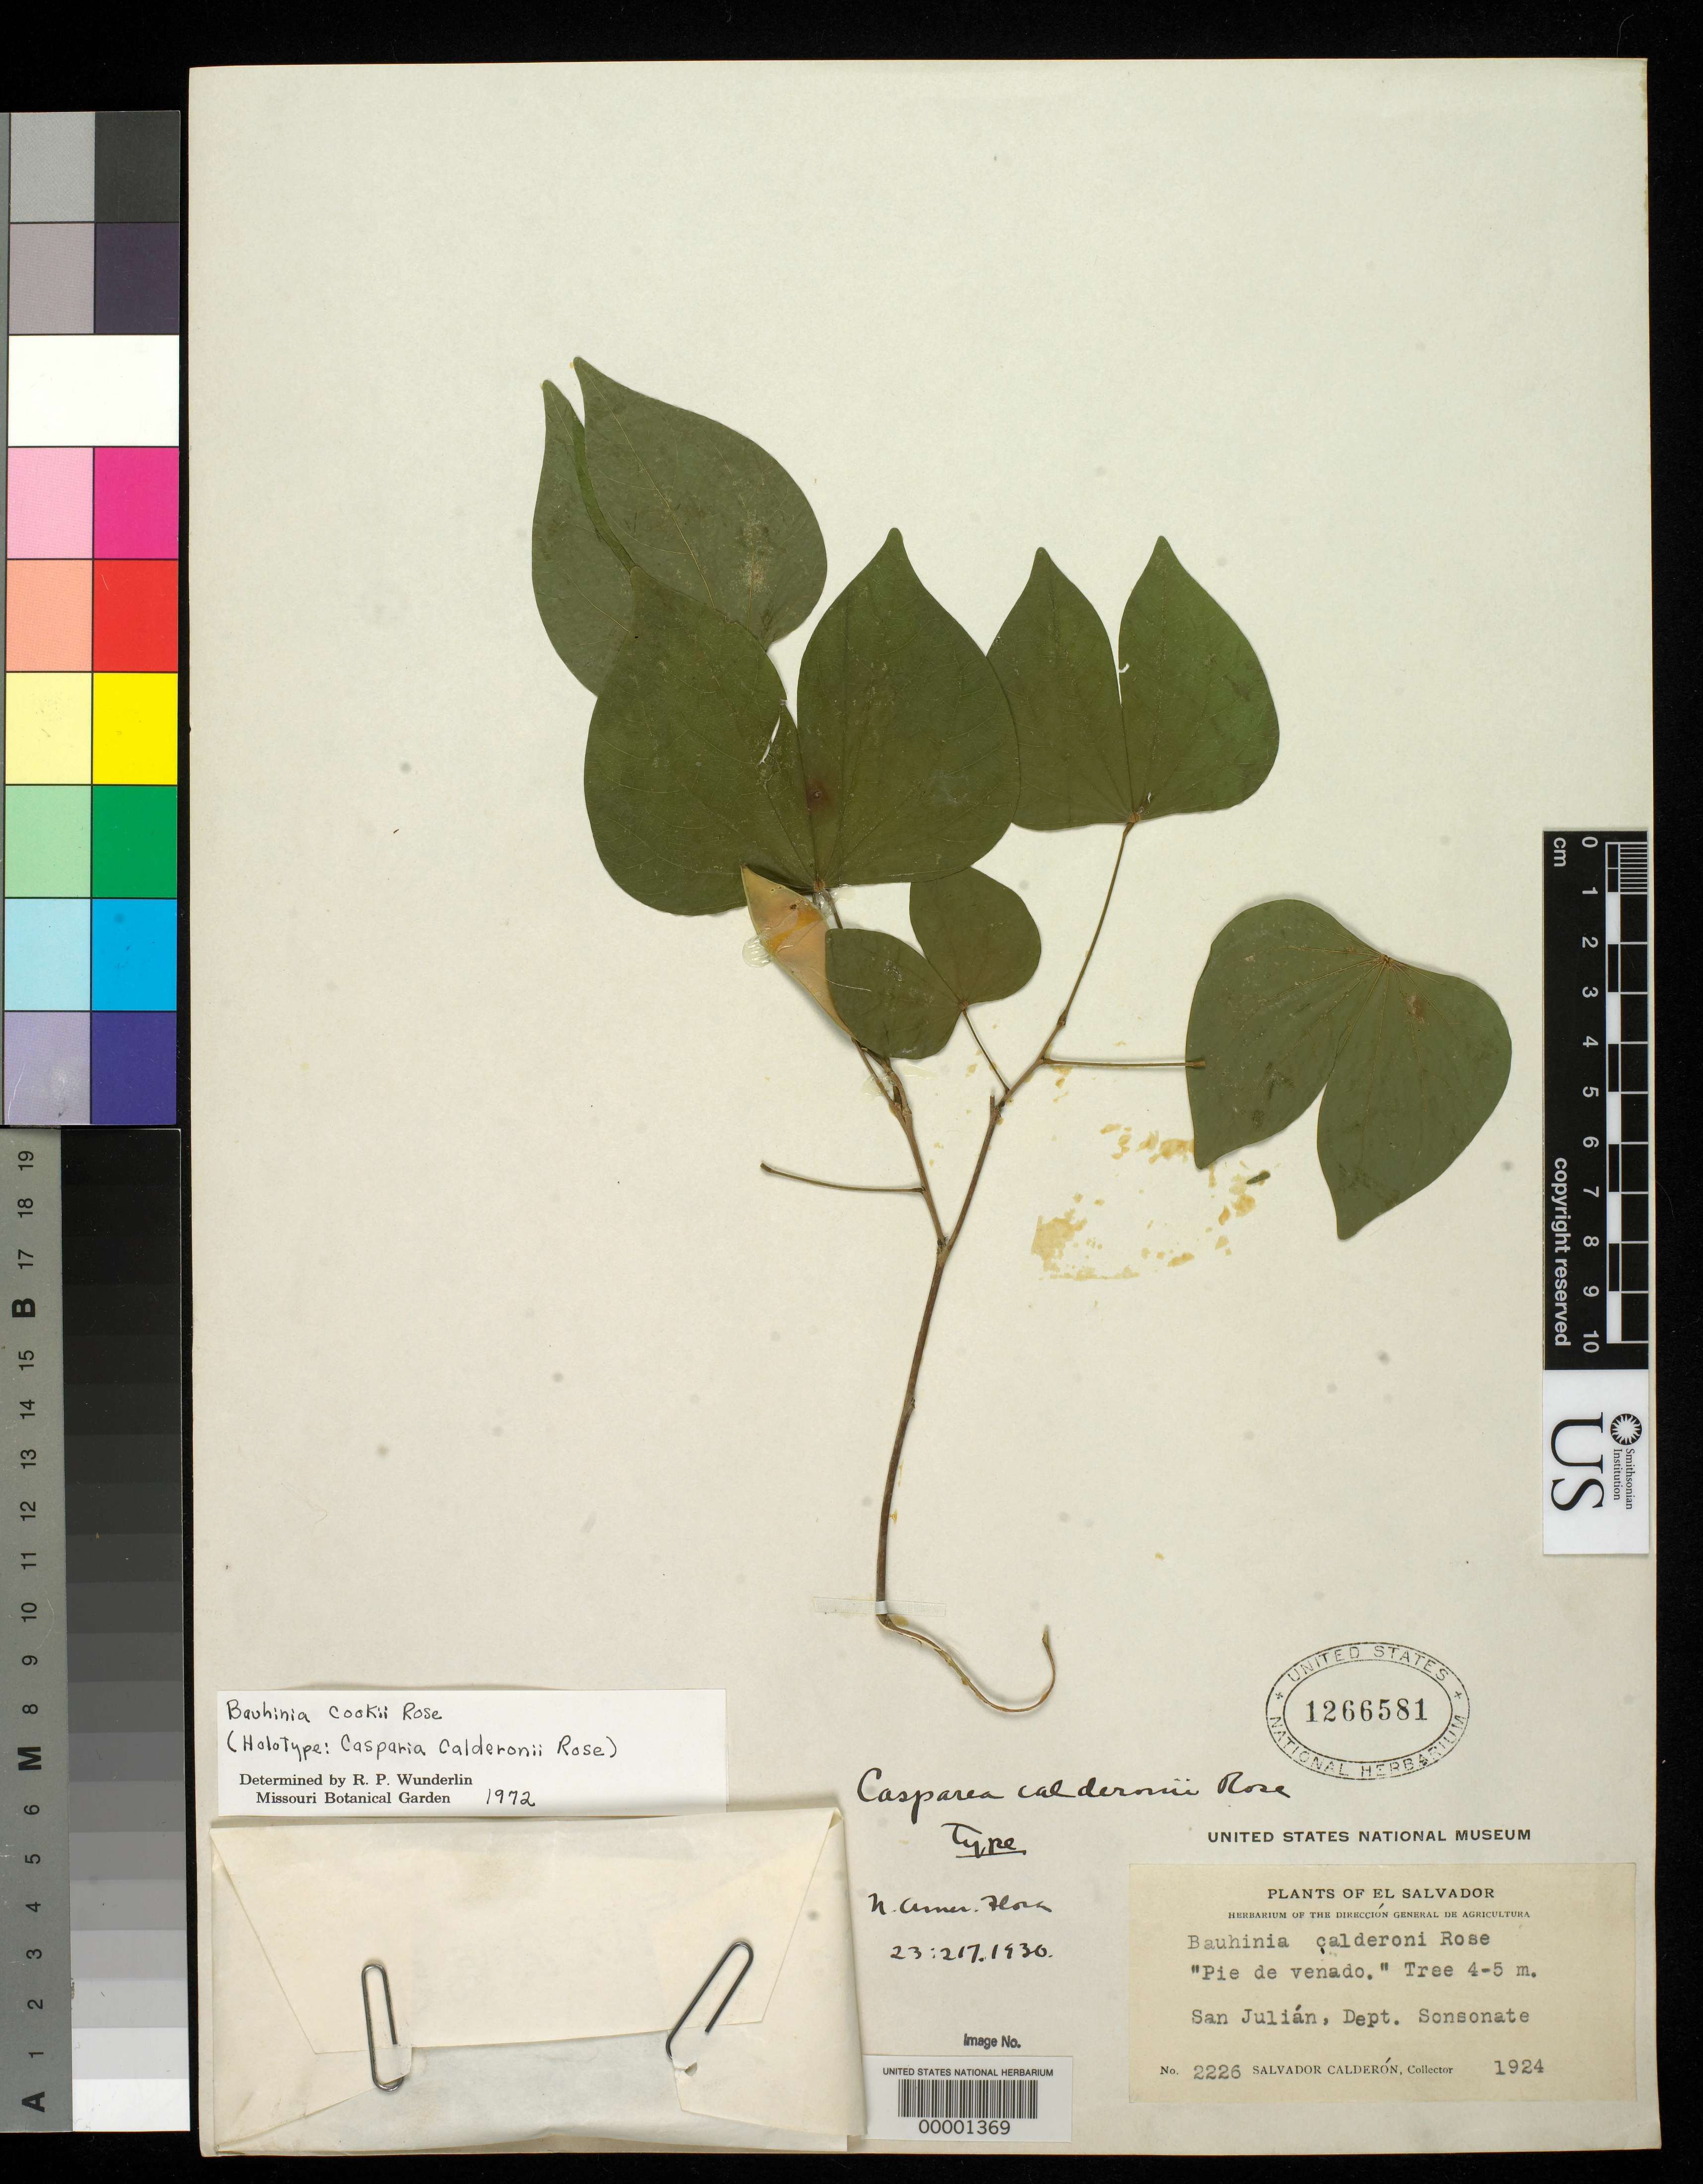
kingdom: Plantae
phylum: Tracheophyta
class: Magnoliopsida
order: Fabales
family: Fabaceae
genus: Casparia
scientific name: Casparia calderonii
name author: Rose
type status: Holotype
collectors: S. Calderón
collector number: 2226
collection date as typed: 1924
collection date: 1924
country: El Salvador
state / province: Sonsonate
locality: San Julian.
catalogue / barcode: US 1266581